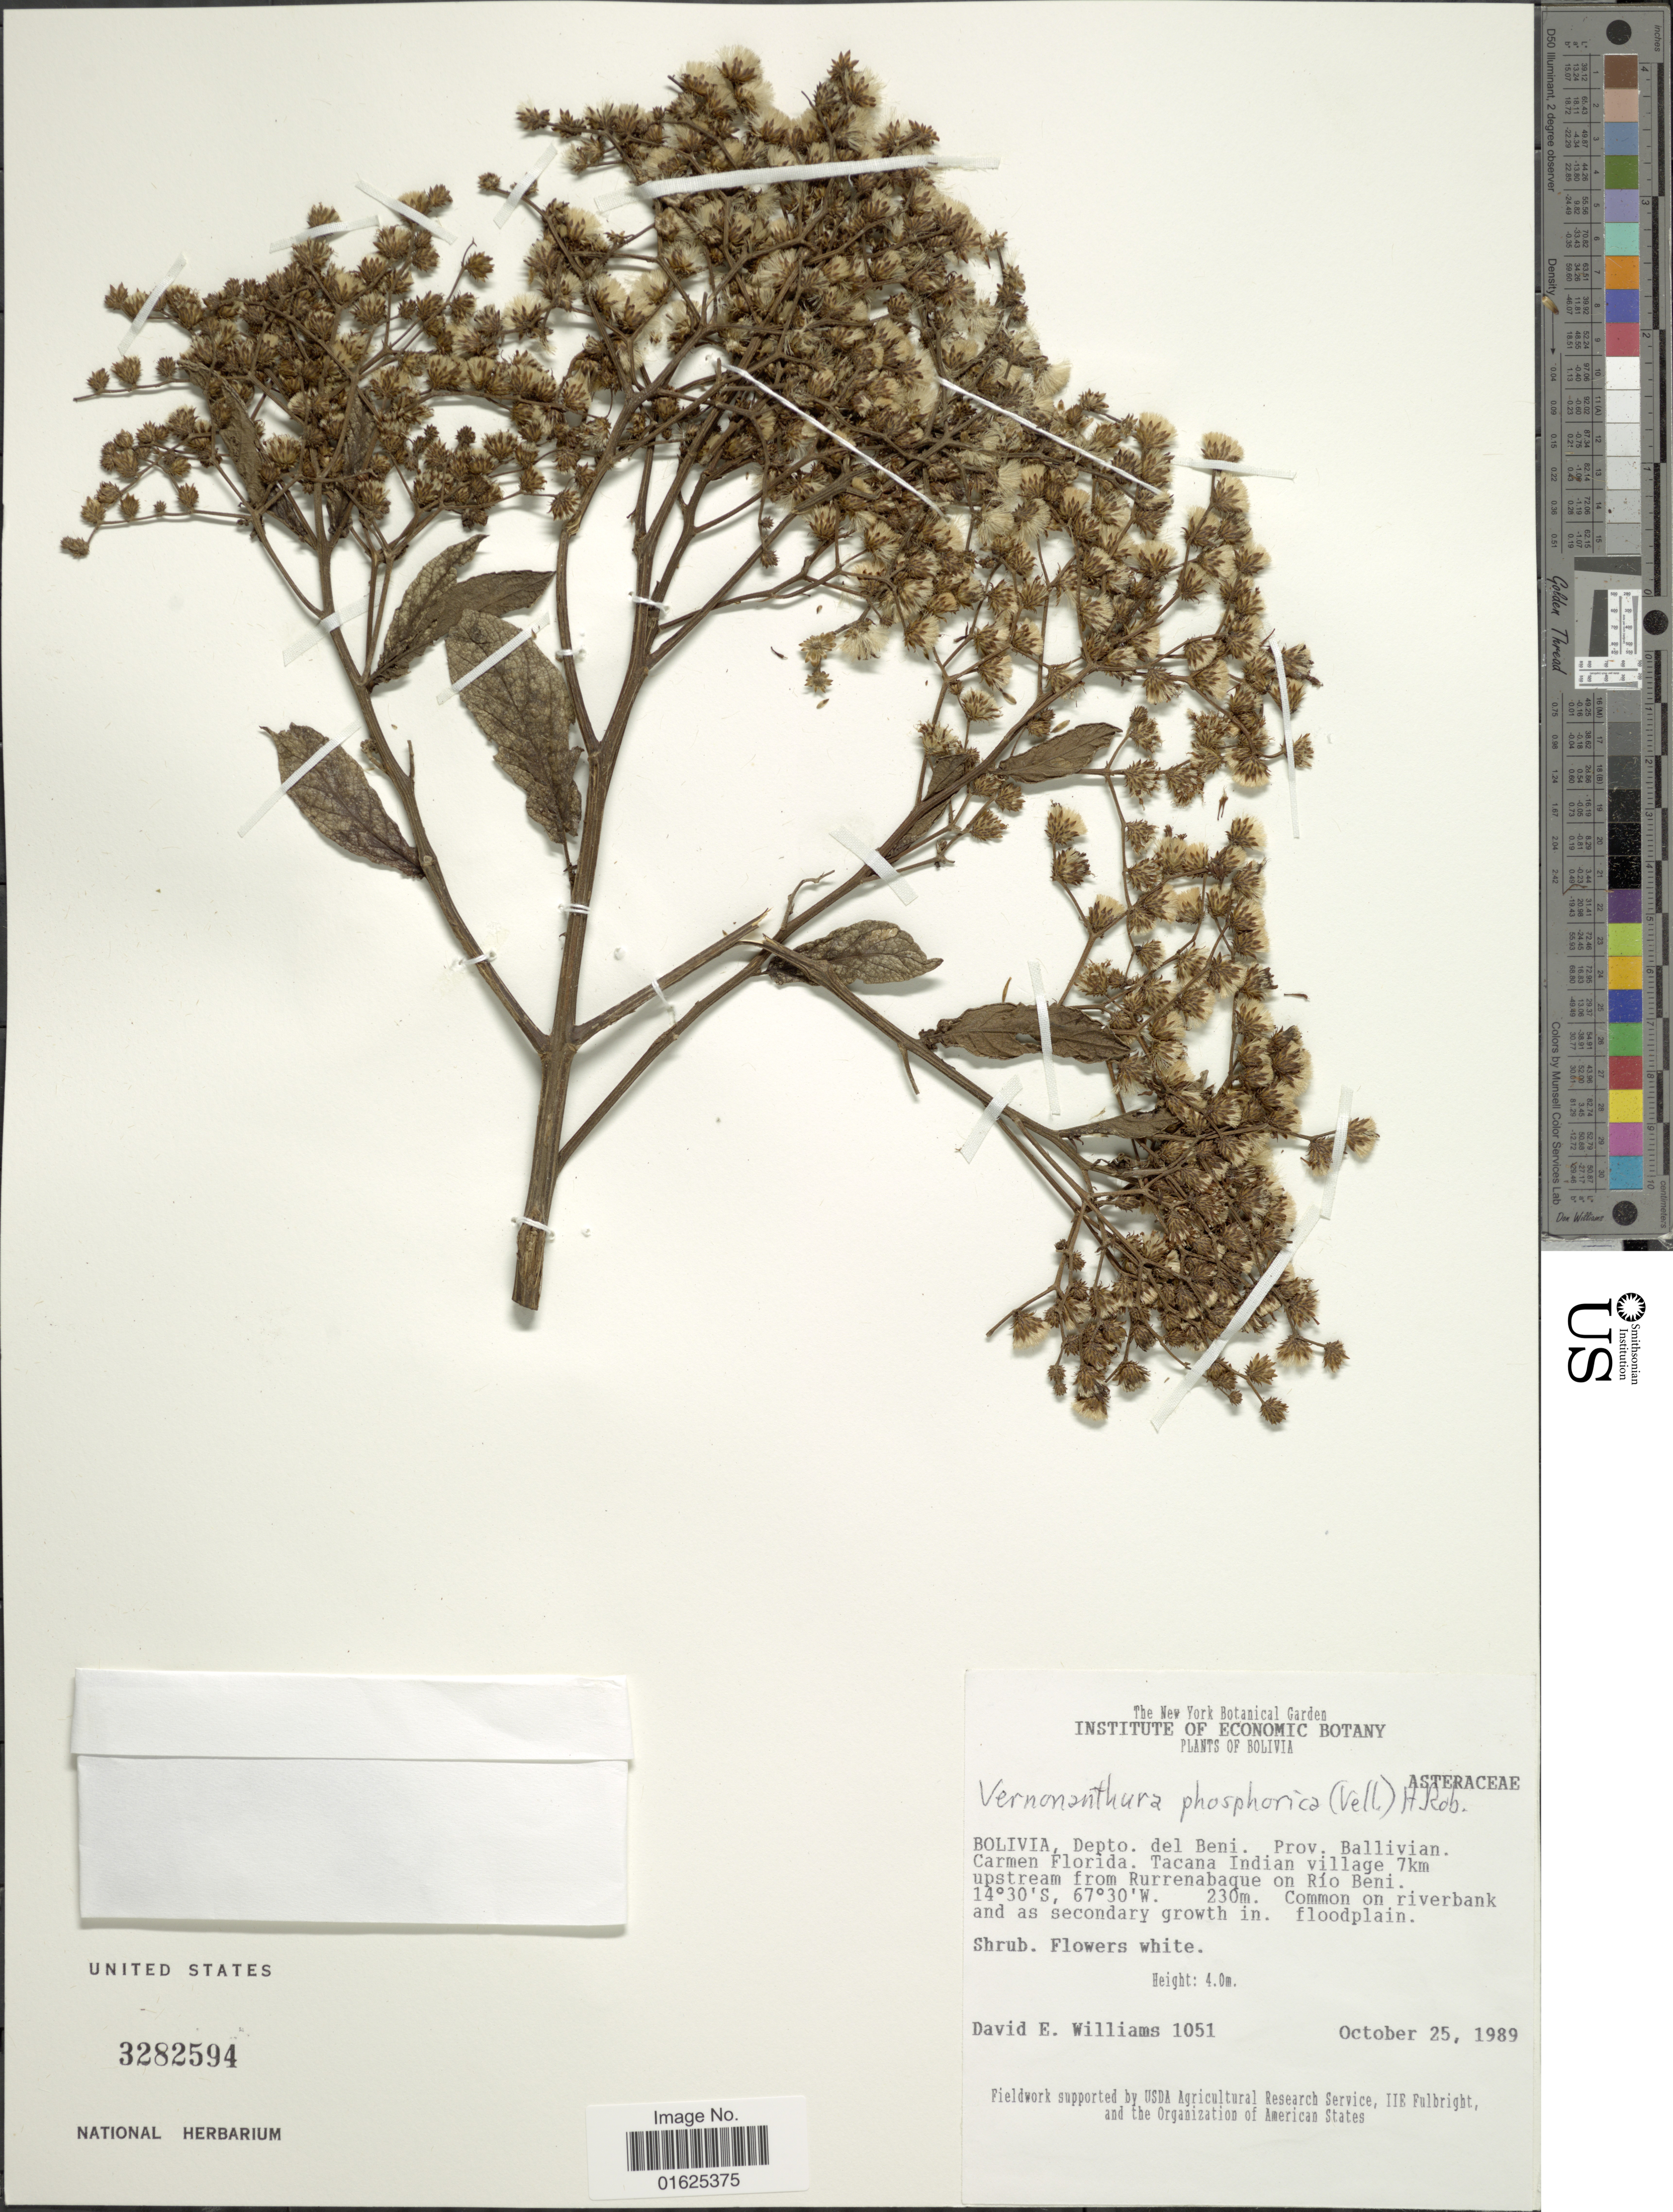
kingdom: Plantae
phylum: Tracheophyta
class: Magnoliopsida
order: Asterales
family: Asteraceae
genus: Vernonanthura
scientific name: Vernonanthura pinguis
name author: (Griseb.) H. Rob.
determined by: Renon, Polla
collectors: D. E. Williams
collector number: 1051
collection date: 1989-10-25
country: Bolivia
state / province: Beni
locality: Depto. del Beni. Prov. Ballivian. Carmen Florida. Tacana Indian village, 7km upstream from Rurrenaque on Río Beni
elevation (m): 230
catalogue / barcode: US 3282594